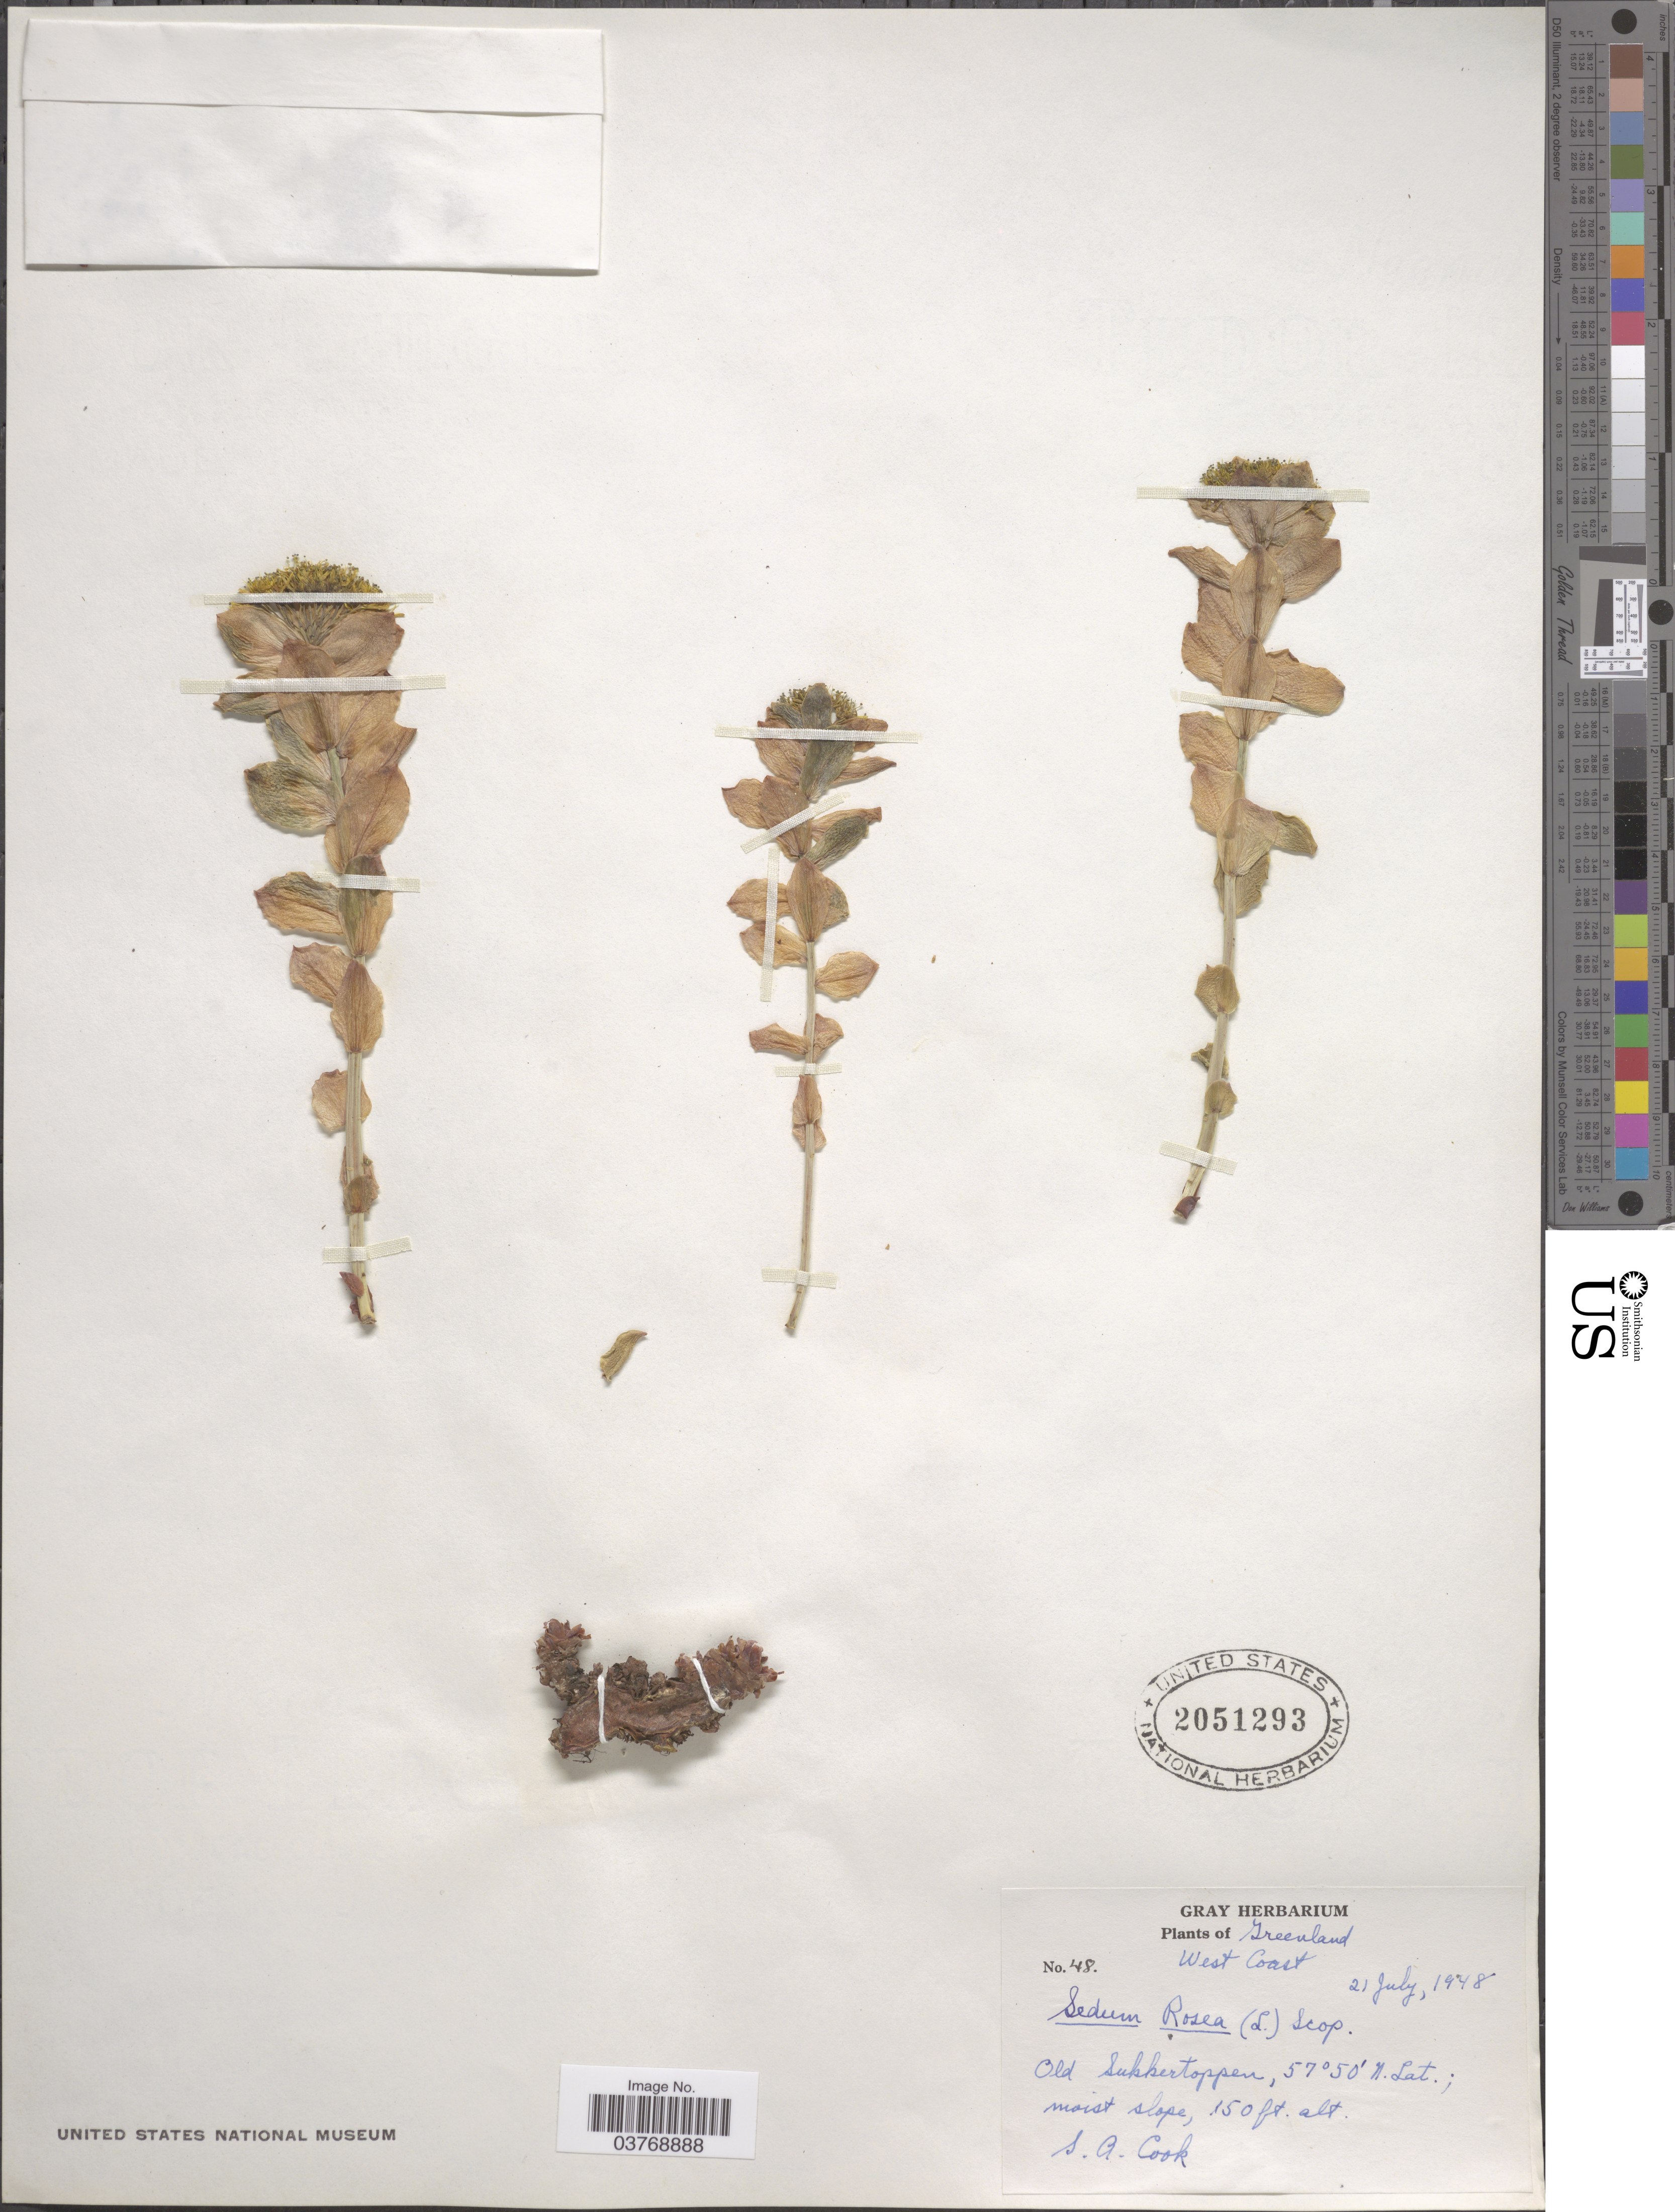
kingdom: Plantae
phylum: Tracheophyta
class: Magnoliopsida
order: Saxifragales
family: Crassulaceae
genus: Rhodiola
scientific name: Rhodiola rosea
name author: L.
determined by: Strong, Mark T., (BOT), Smithsonian Institution - National Museum of Natural History (UNITED STATES)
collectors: S. A. Cook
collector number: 48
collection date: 1948-07-21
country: Greenland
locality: West Coast. Old Sukkertoppen.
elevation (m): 46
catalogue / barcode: US 2051293